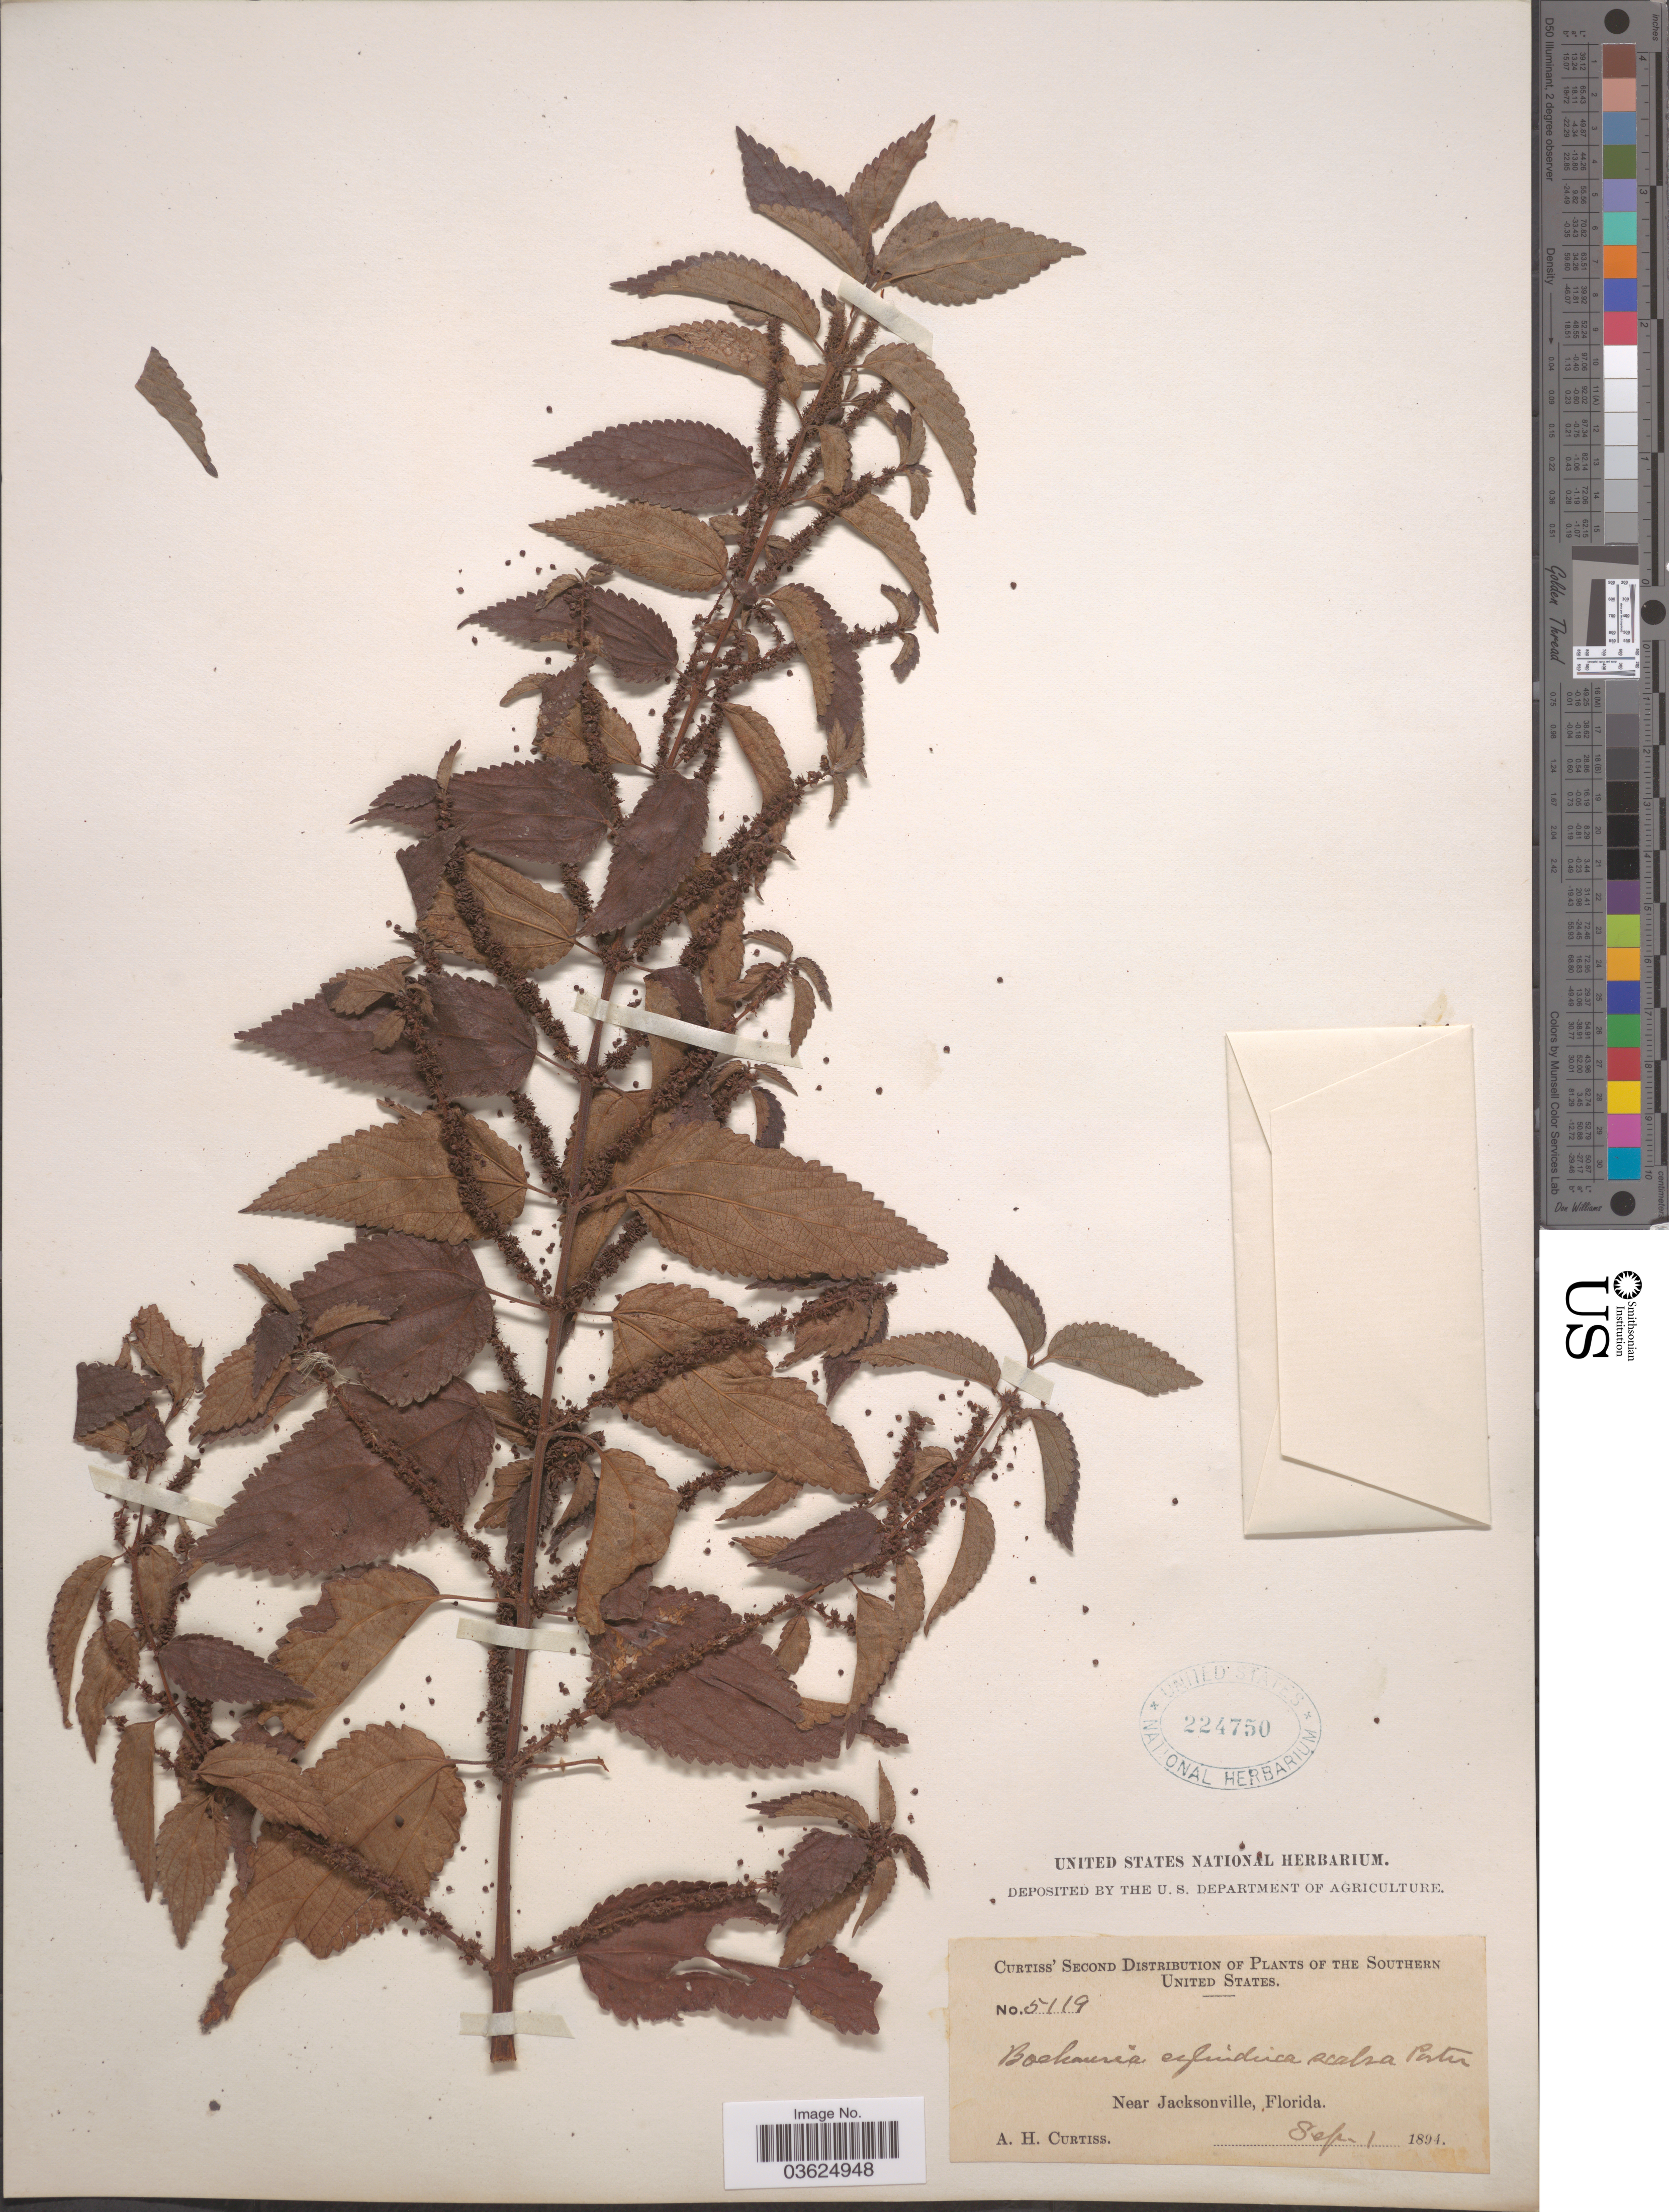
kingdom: Plantae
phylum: Tracheophyta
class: Magnoliopsida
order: Rosales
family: Urticaceae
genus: Boehmeria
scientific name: Boehmeria drummondiana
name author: Wedd.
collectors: A. H. Curtiss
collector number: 5119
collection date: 1894-09-01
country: United States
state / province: Florida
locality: The Southern United States. Near Jacksonville.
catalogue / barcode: US 224750